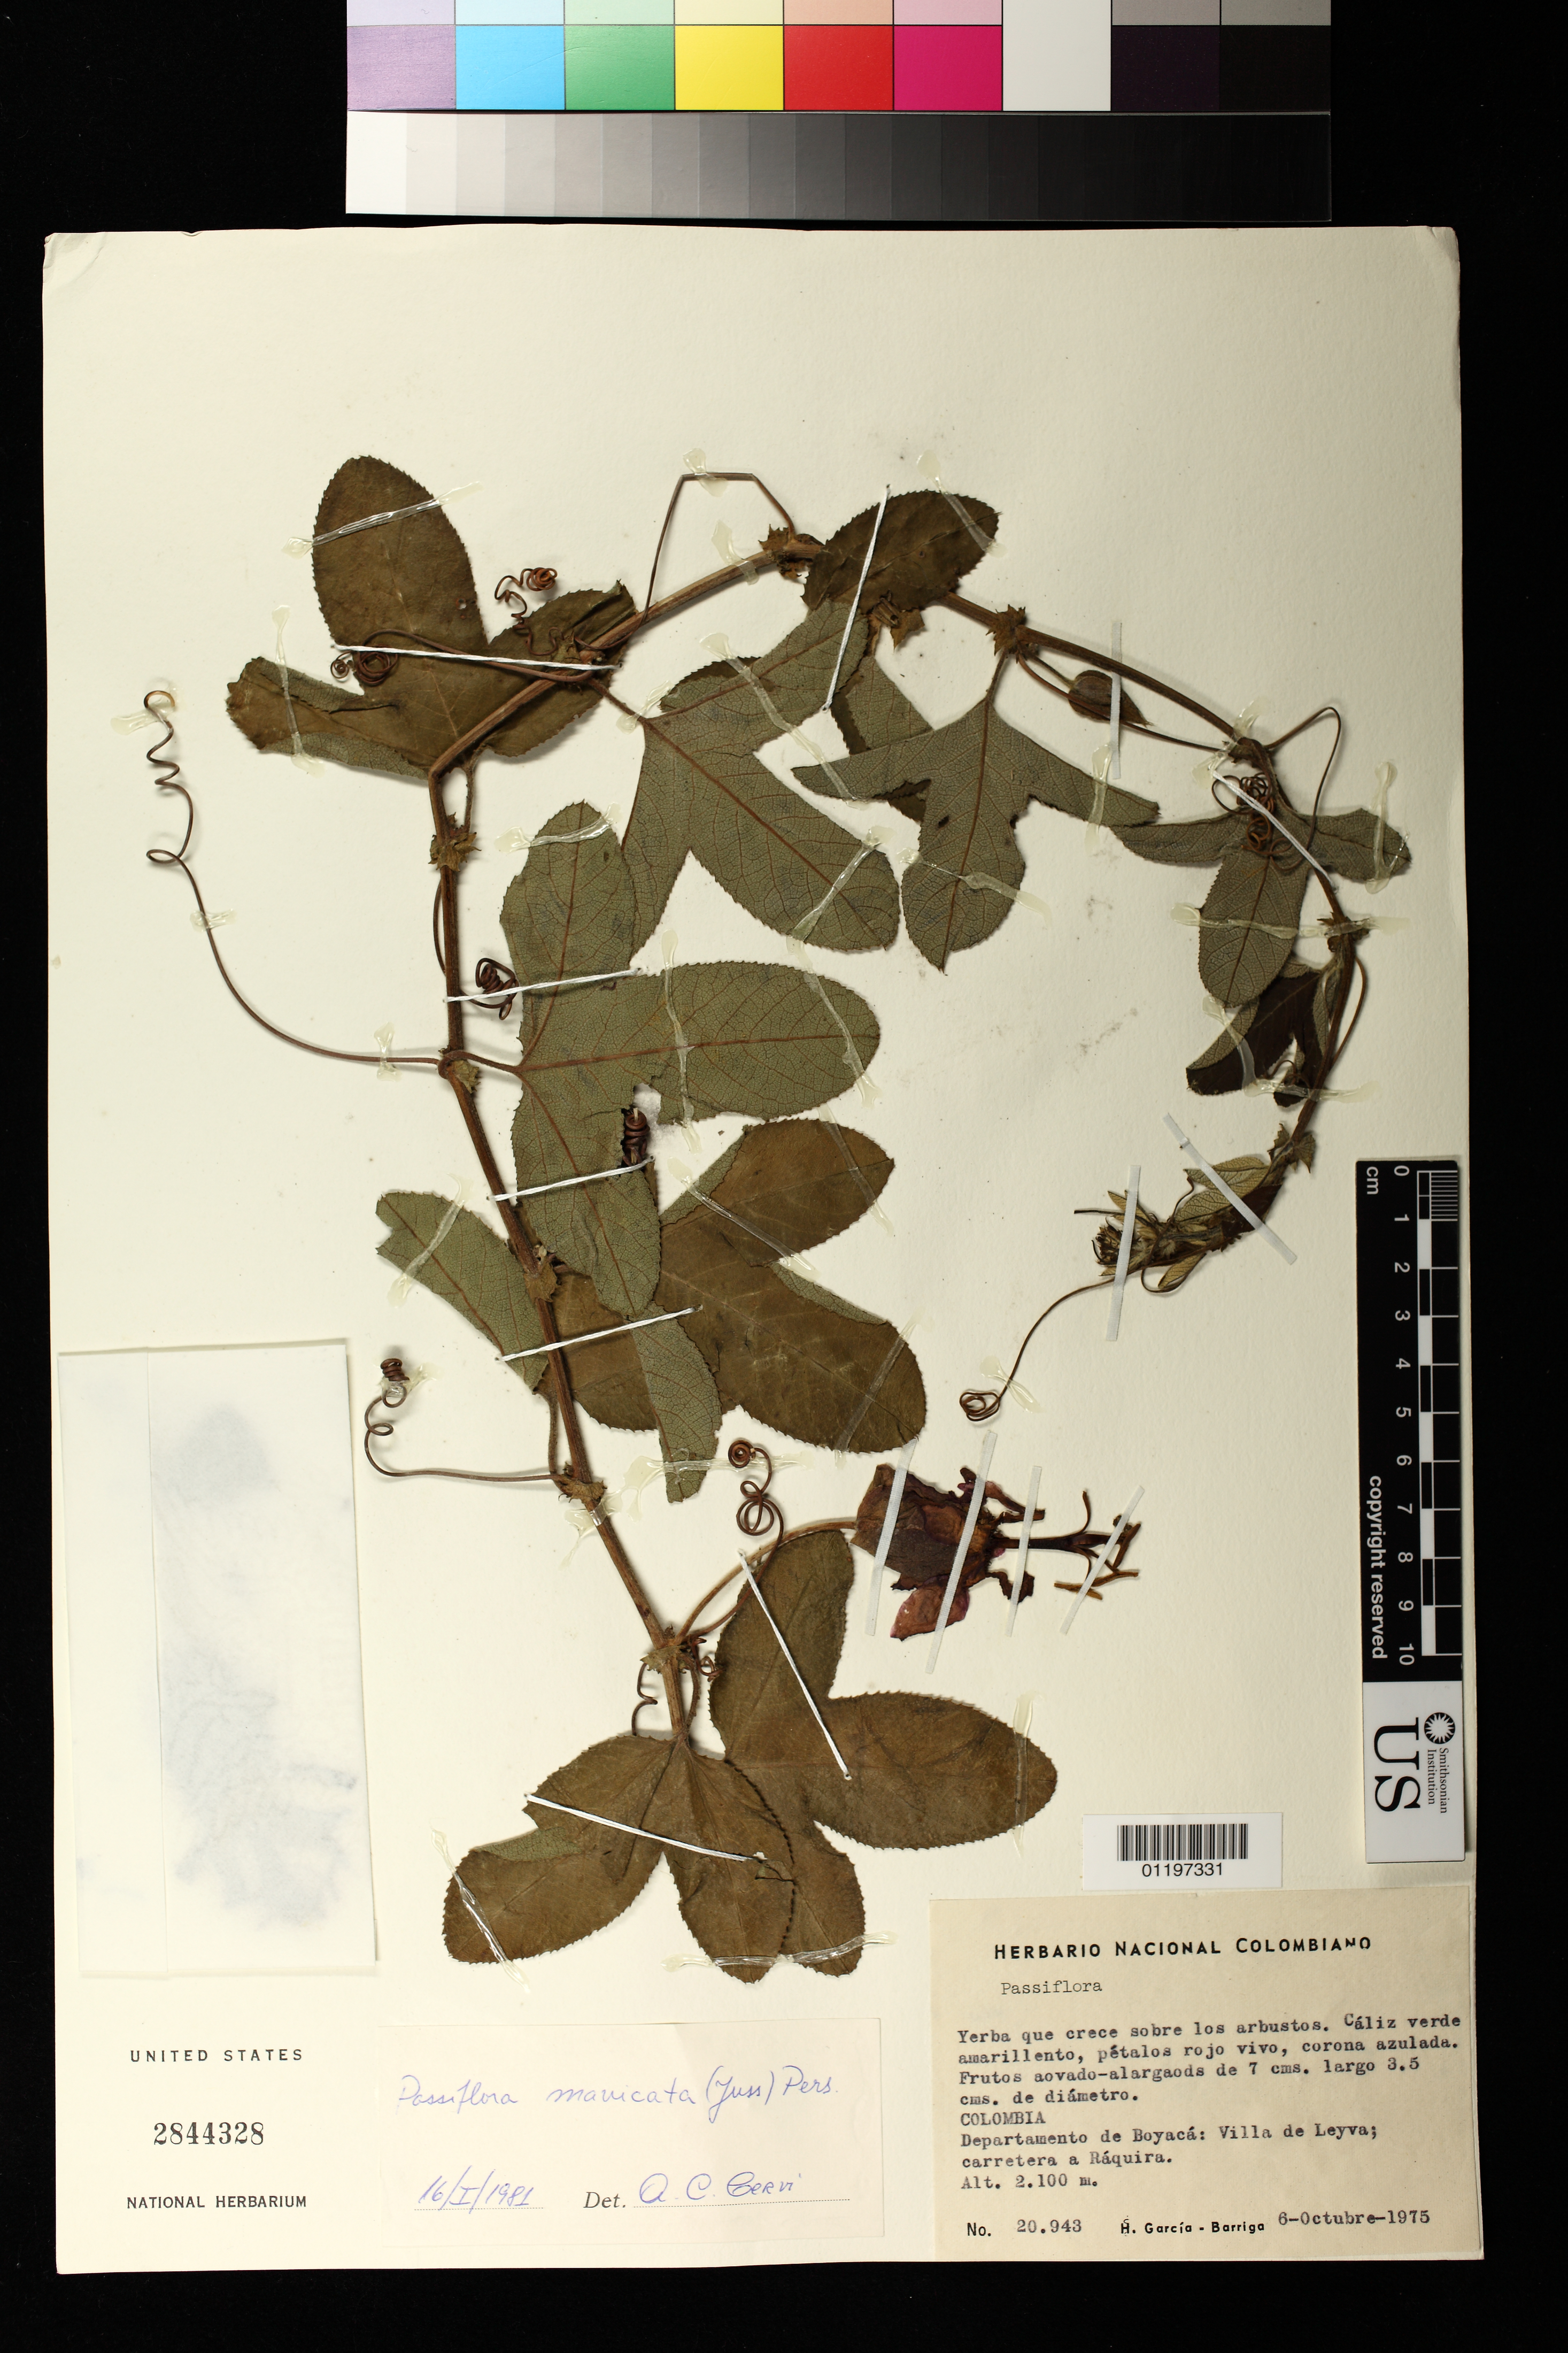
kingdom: Plantae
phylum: Tracheophyta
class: Magnoliopsida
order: Malpighiales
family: Passifloraceae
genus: Passiflora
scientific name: Passiflora manicata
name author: (Juss.) Pers.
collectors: H. García Barriga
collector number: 20943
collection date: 1975-10-06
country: Colombia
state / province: Boyacá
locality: Villa de Leyva, carretera a Raquira.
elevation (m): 2100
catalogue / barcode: US 2844328